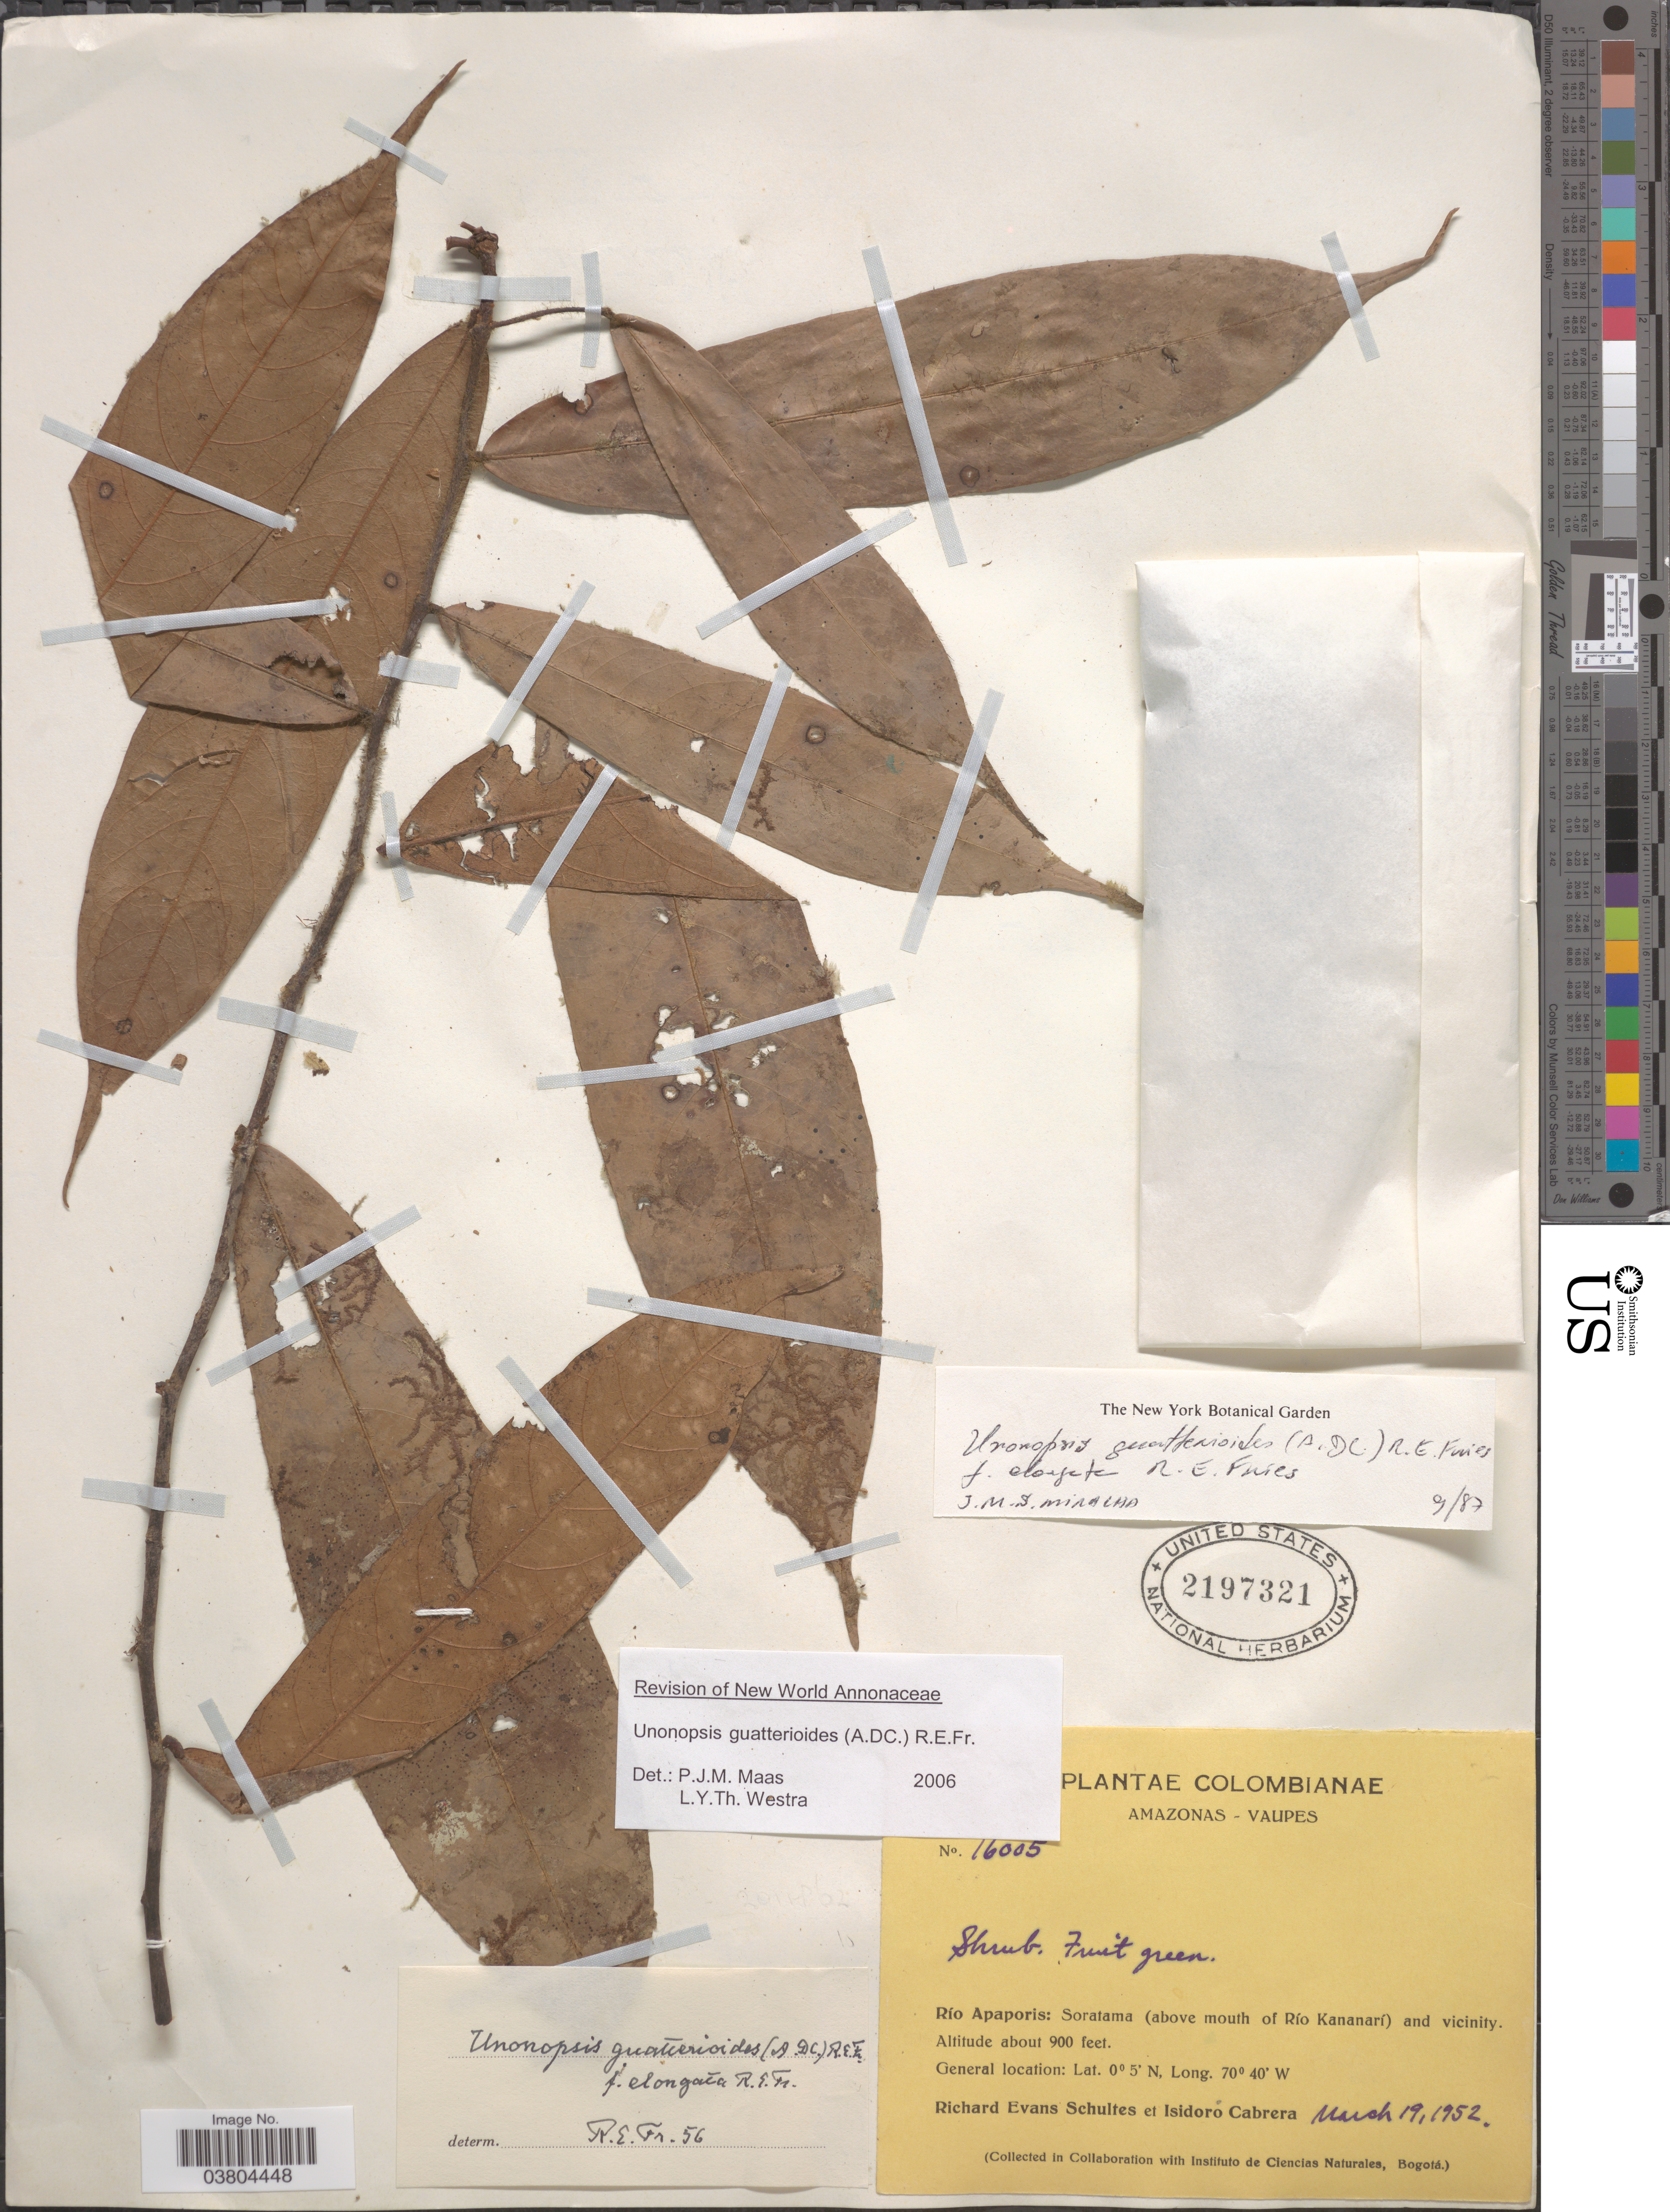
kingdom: Plantae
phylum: Tracheophyta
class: Magnoliopsida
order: Magnoliales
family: Annonaceae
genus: Unonopsis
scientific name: Unonopsis guatterioides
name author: (A. DC.) R.E. Fr.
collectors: R. E. Schultes & I. Cabrera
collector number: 16005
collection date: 1952-03-19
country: Colombia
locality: Amazonas-Vaupés. Río Apaporis: Soratama (above mouth of Río Kananarí) and vicinity.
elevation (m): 274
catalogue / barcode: US 2197321